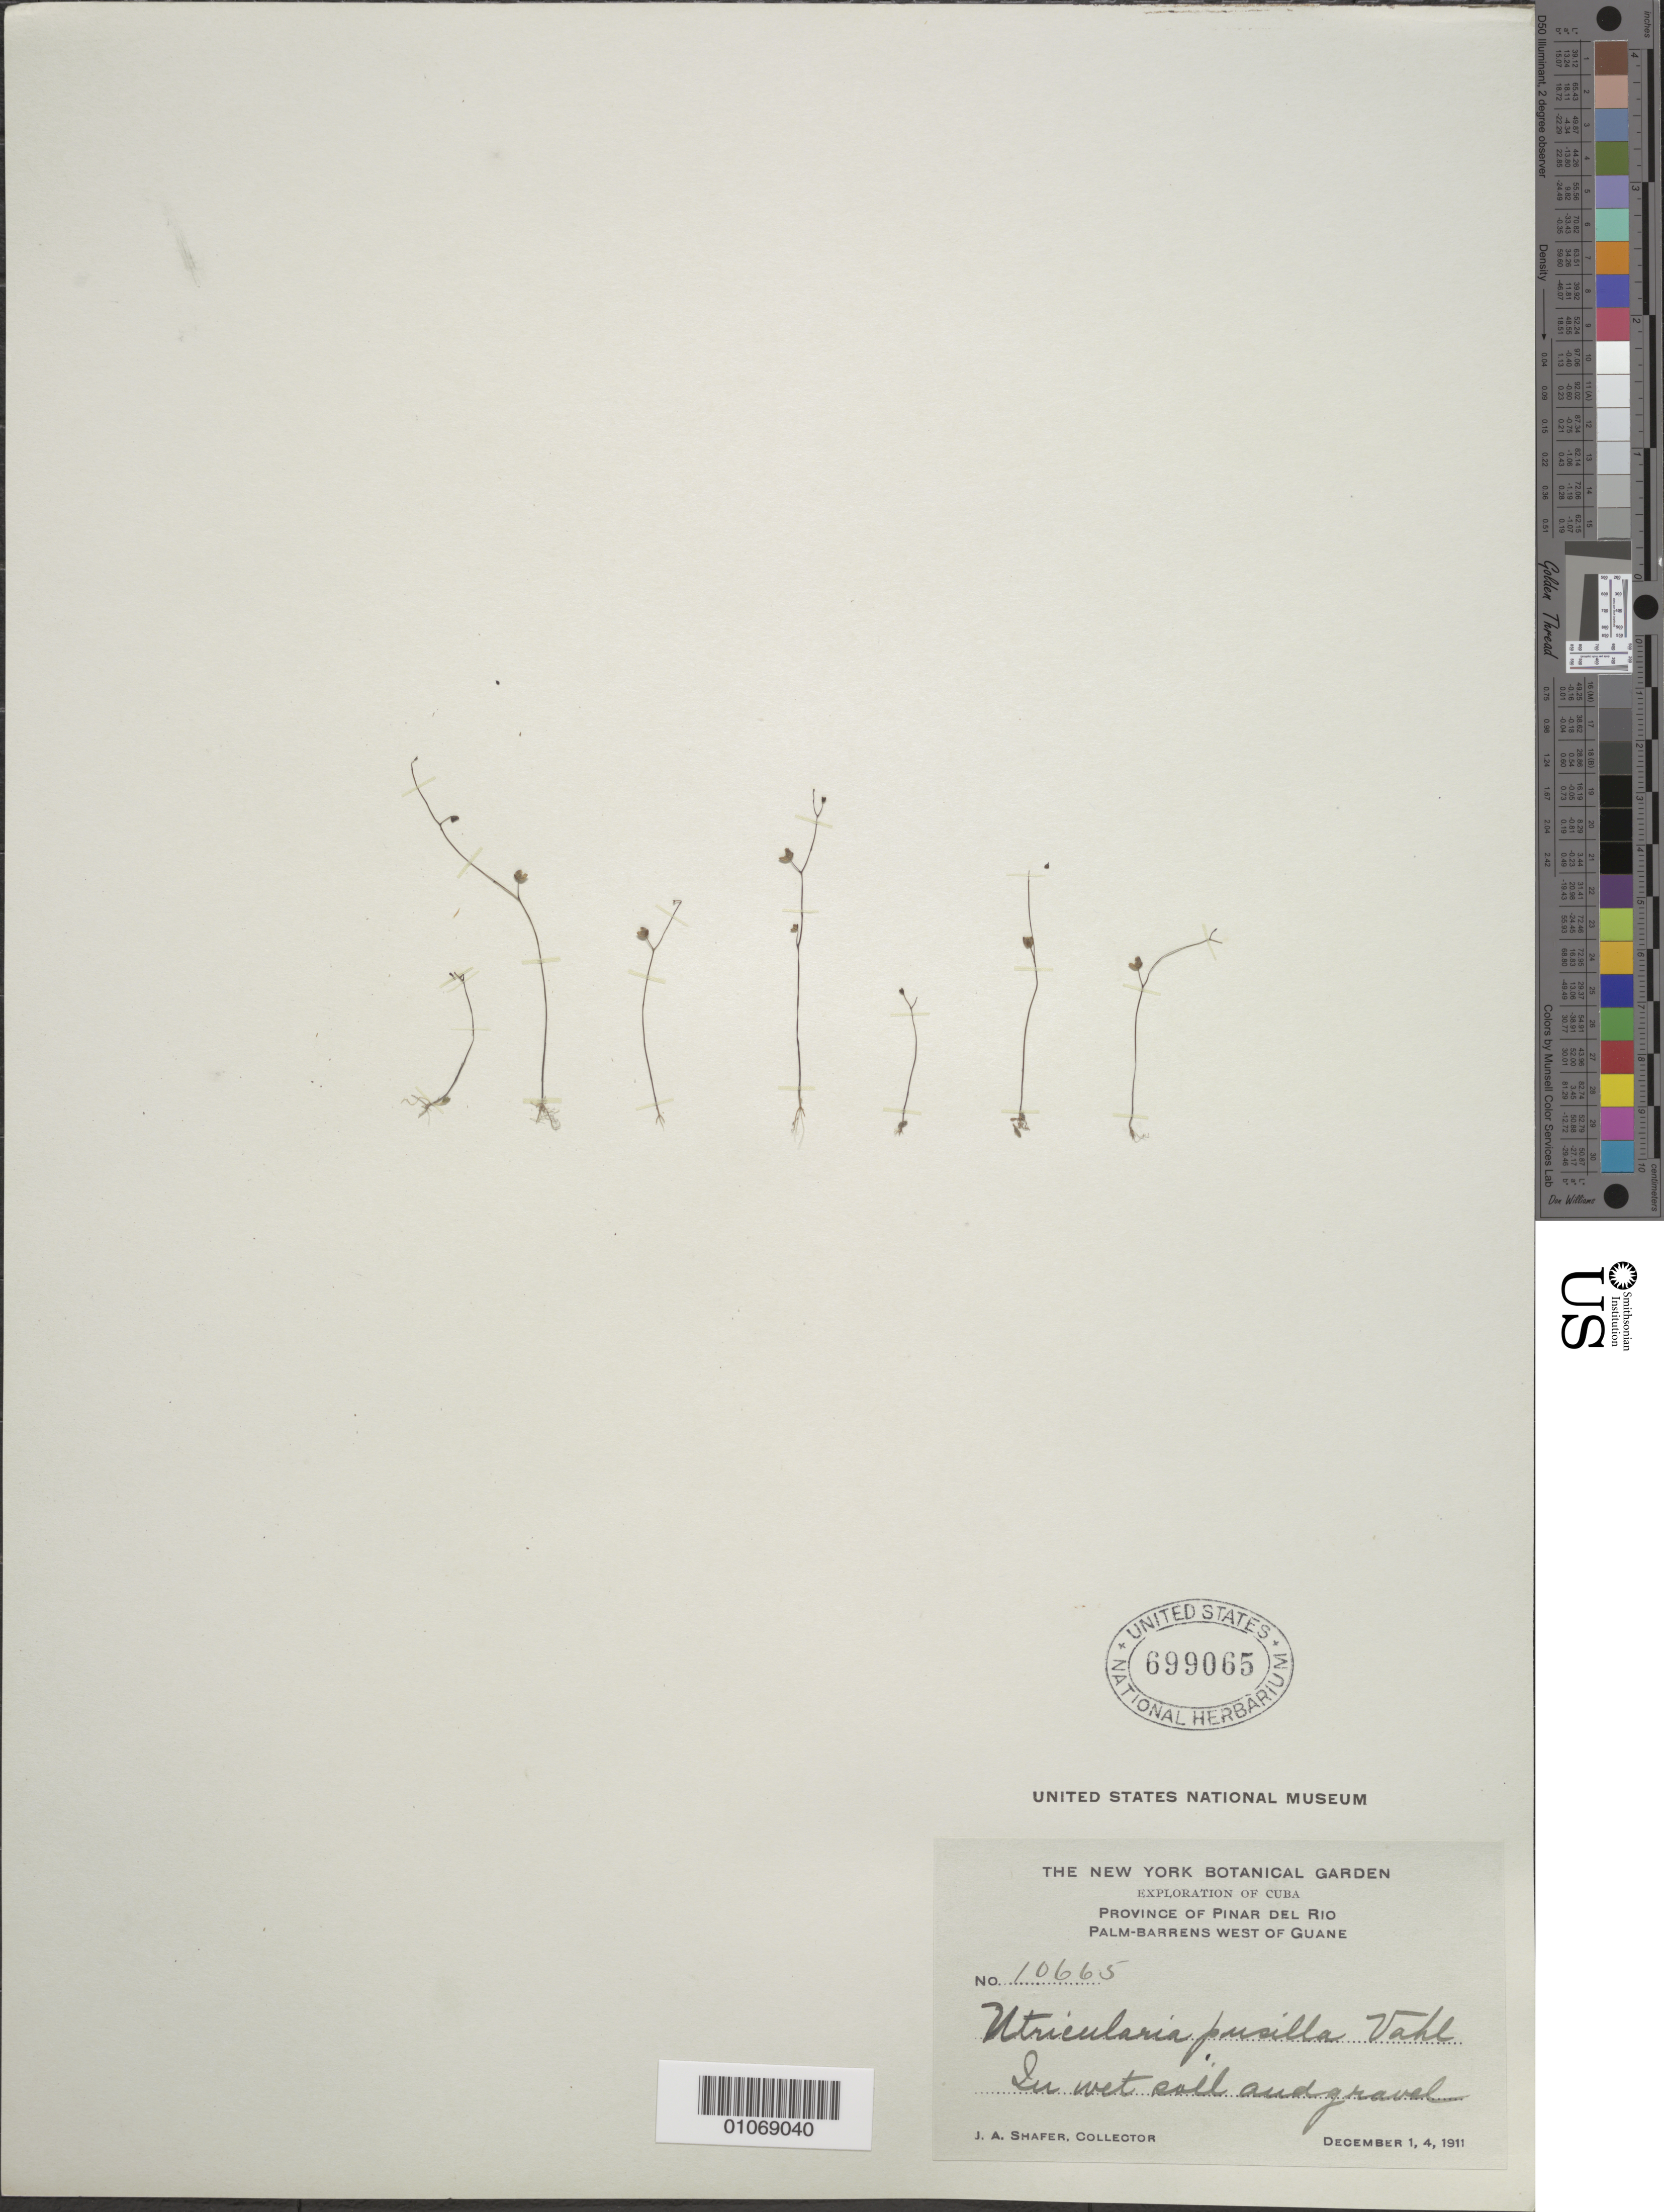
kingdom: Plantae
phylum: Tracheophyta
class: Magnoliopsida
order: Lamiales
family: Lentibulariaceae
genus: Utricularia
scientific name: Utricularia pusilla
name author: Vahl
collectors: J. A. Shafer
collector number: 10665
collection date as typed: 01 Dec 1911 and 04 Dec 1911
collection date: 1911-12-01,1911-12-04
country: Cuba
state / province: Pinar del Rio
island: Cuba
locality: Palm-barrens west of Guane, in wet soil and gravel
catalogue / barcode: US 699065